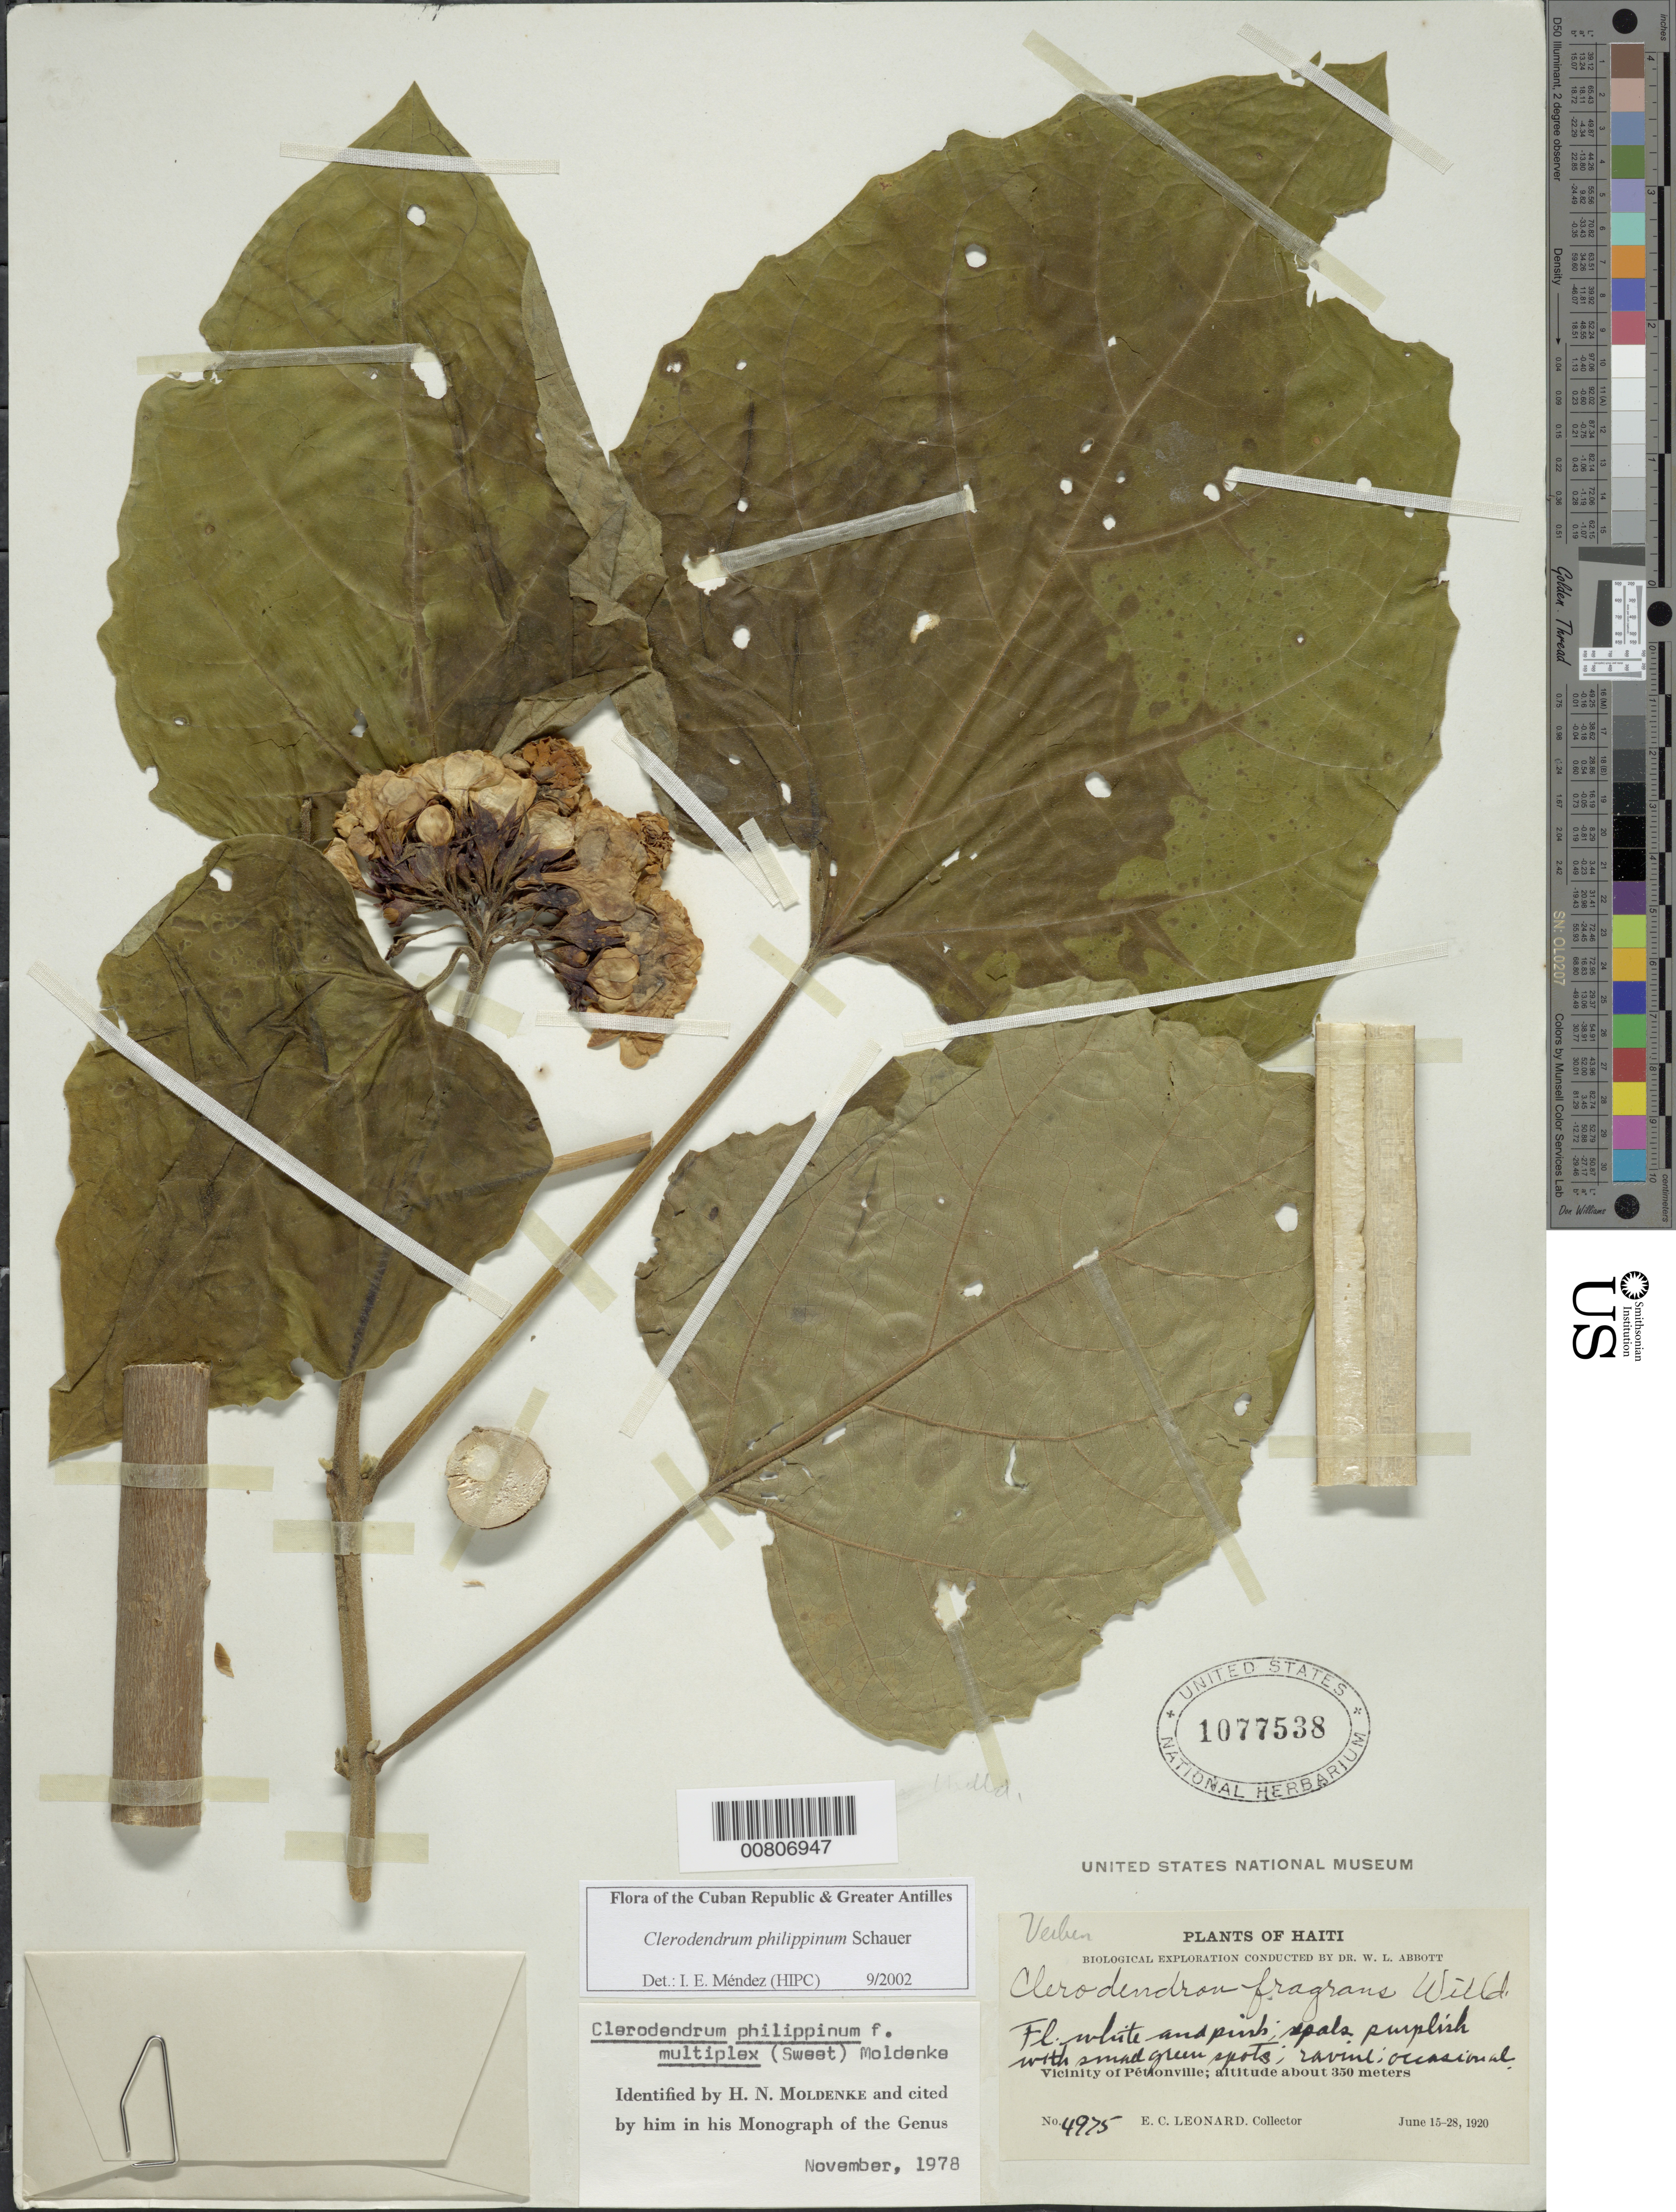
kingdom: Plantae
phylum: Tracheophyta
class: Magnoliopsida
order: Lamiales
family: Lamiaceae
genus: Clerodendrum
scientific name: Clerodendrum chinense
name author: (Osbeck) Mabb.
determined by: Méndez, Isidro E., (HIPC)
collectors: E. C. Leonard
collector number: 4975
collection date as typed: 15 Jun 1920 to 28 Jun 1920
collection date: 1920-06-15/1920-06-28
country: Haiti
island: Hispaniola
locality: Pétionville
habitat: Ravine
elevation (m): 350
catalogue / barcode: US 1077538